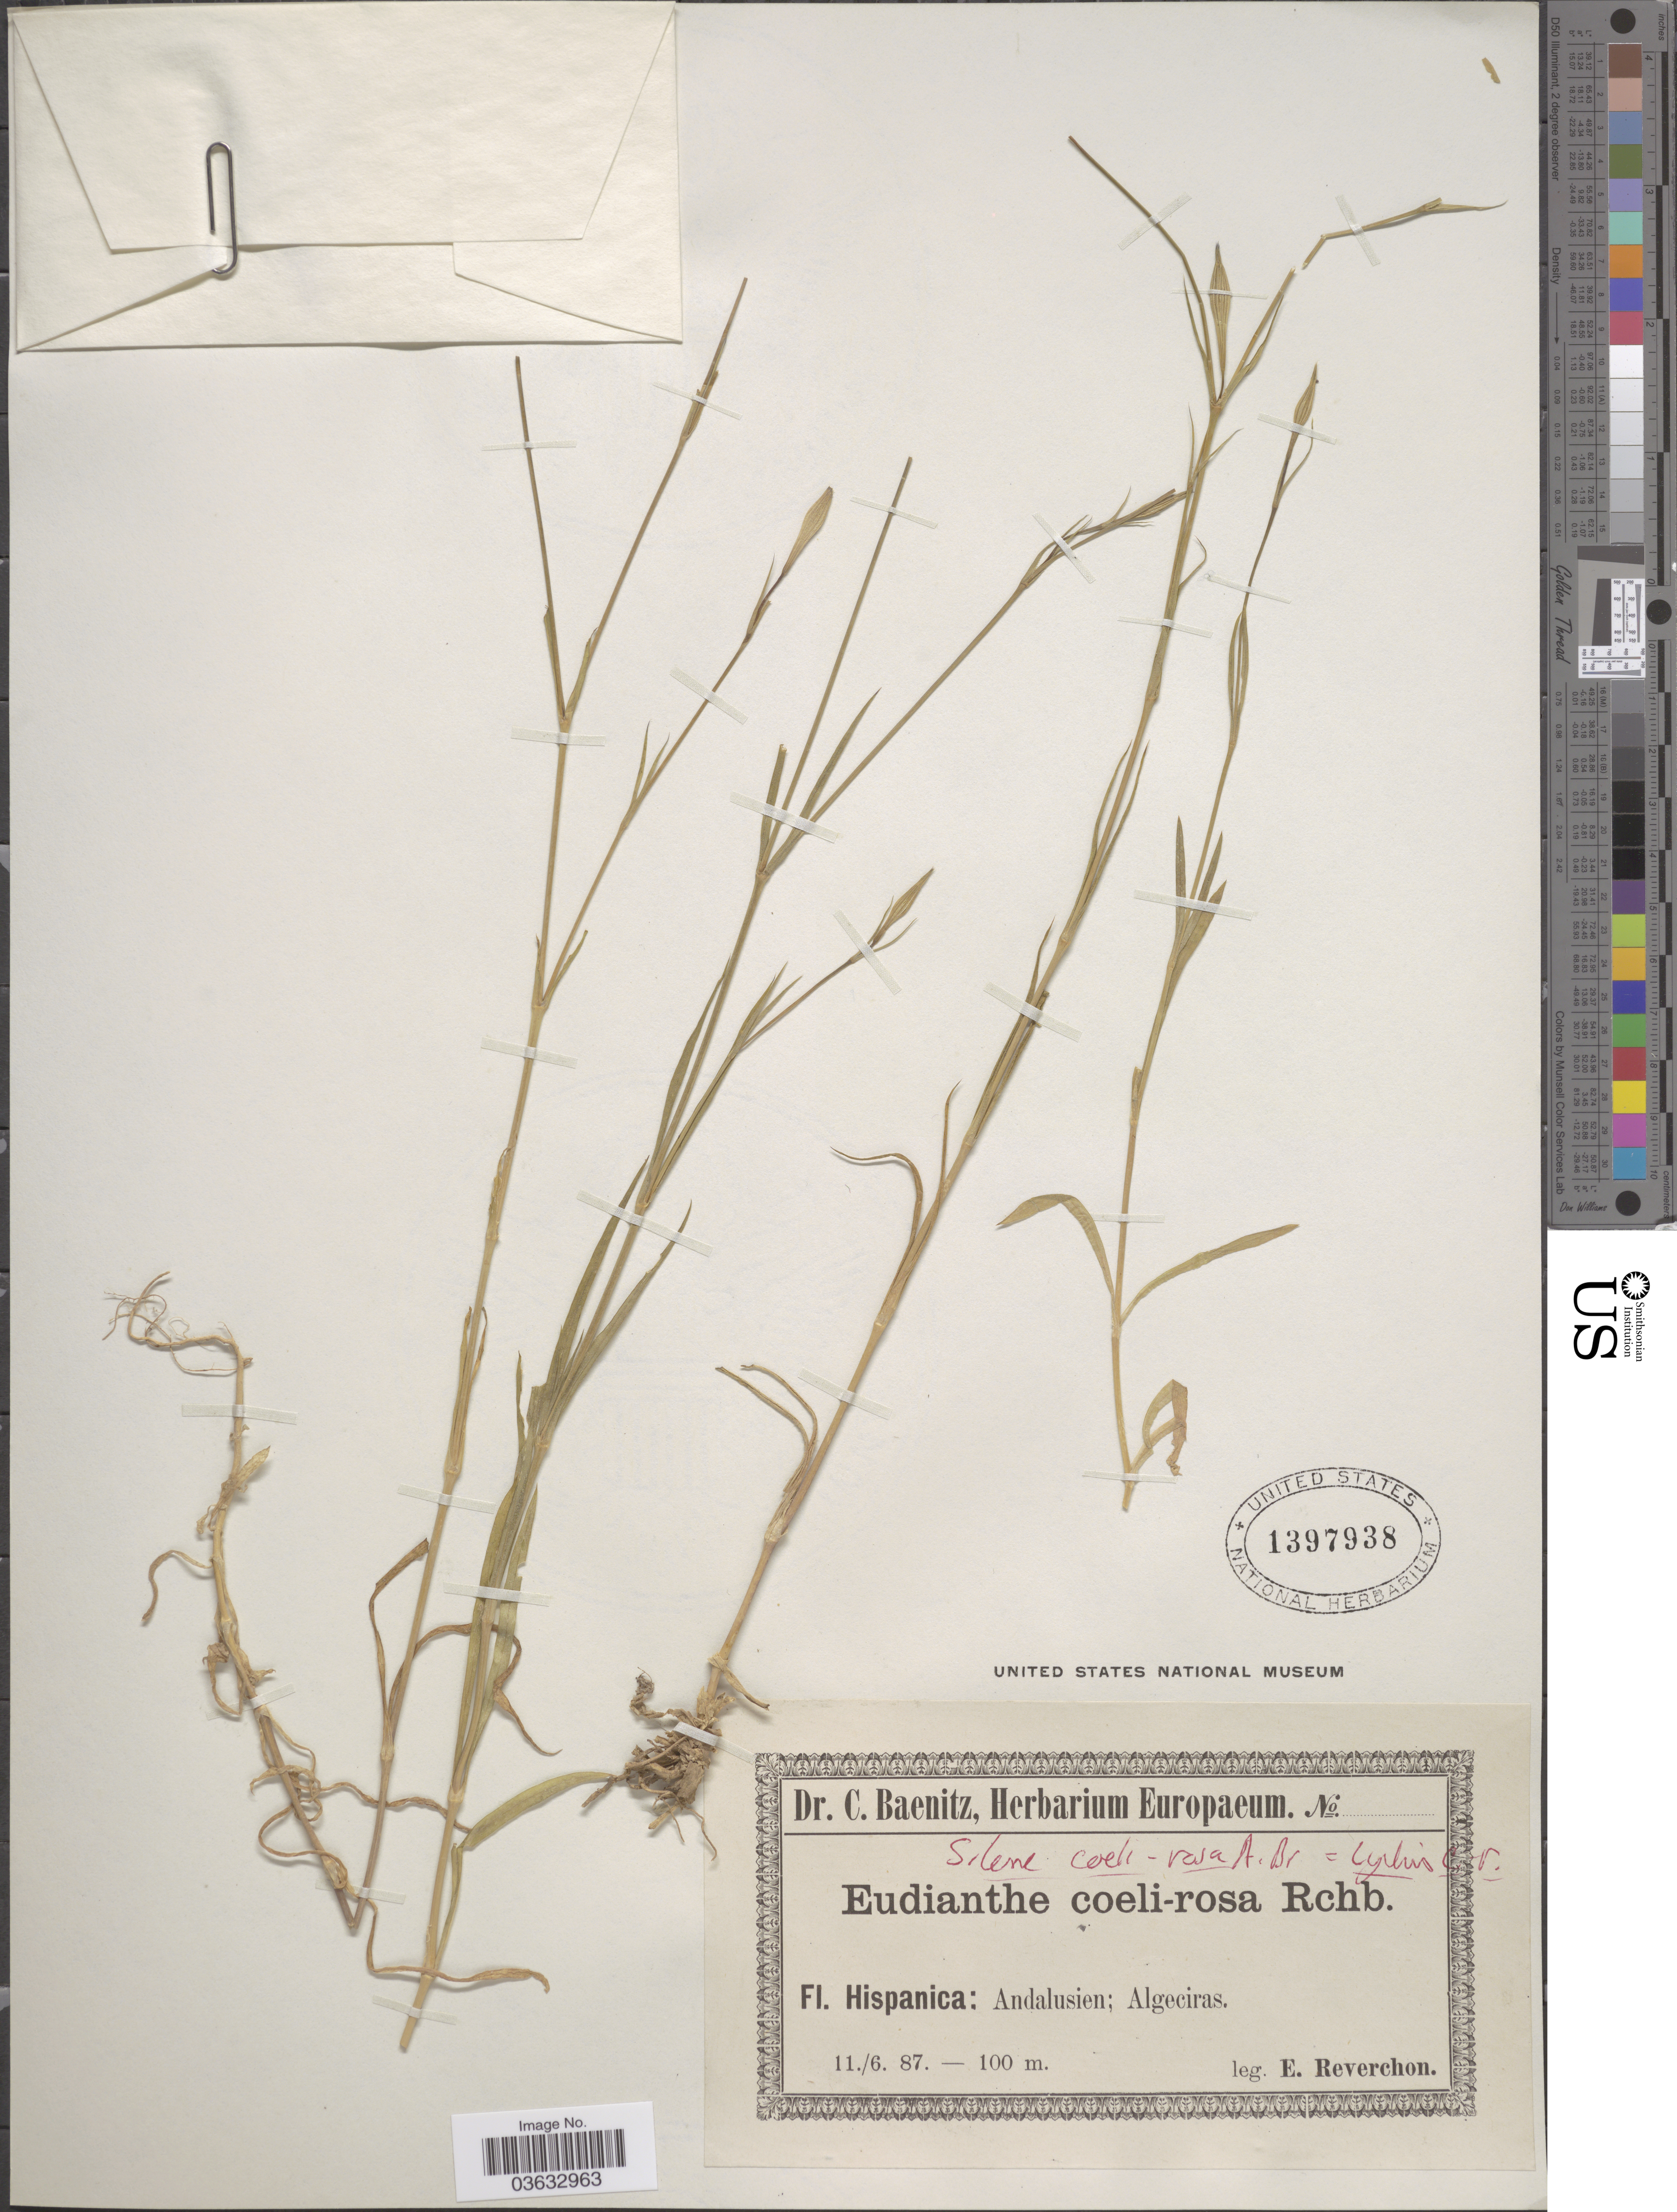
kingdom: Plantae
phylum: Tracheophyta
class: Magnoliopsida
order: Caryophyllales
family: Caryophyllaceae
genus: Eudianthe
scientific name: Eudianthe coeli-rosa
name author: (L.) Fenzl ex Endl.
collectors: E. Reverchon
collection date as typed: Transcribed d/m/y: 11/6/87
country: Spain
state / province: Andalucía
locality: Hispanica: Andalusien; Algeciras.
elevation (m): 100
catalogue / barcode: US 1397938